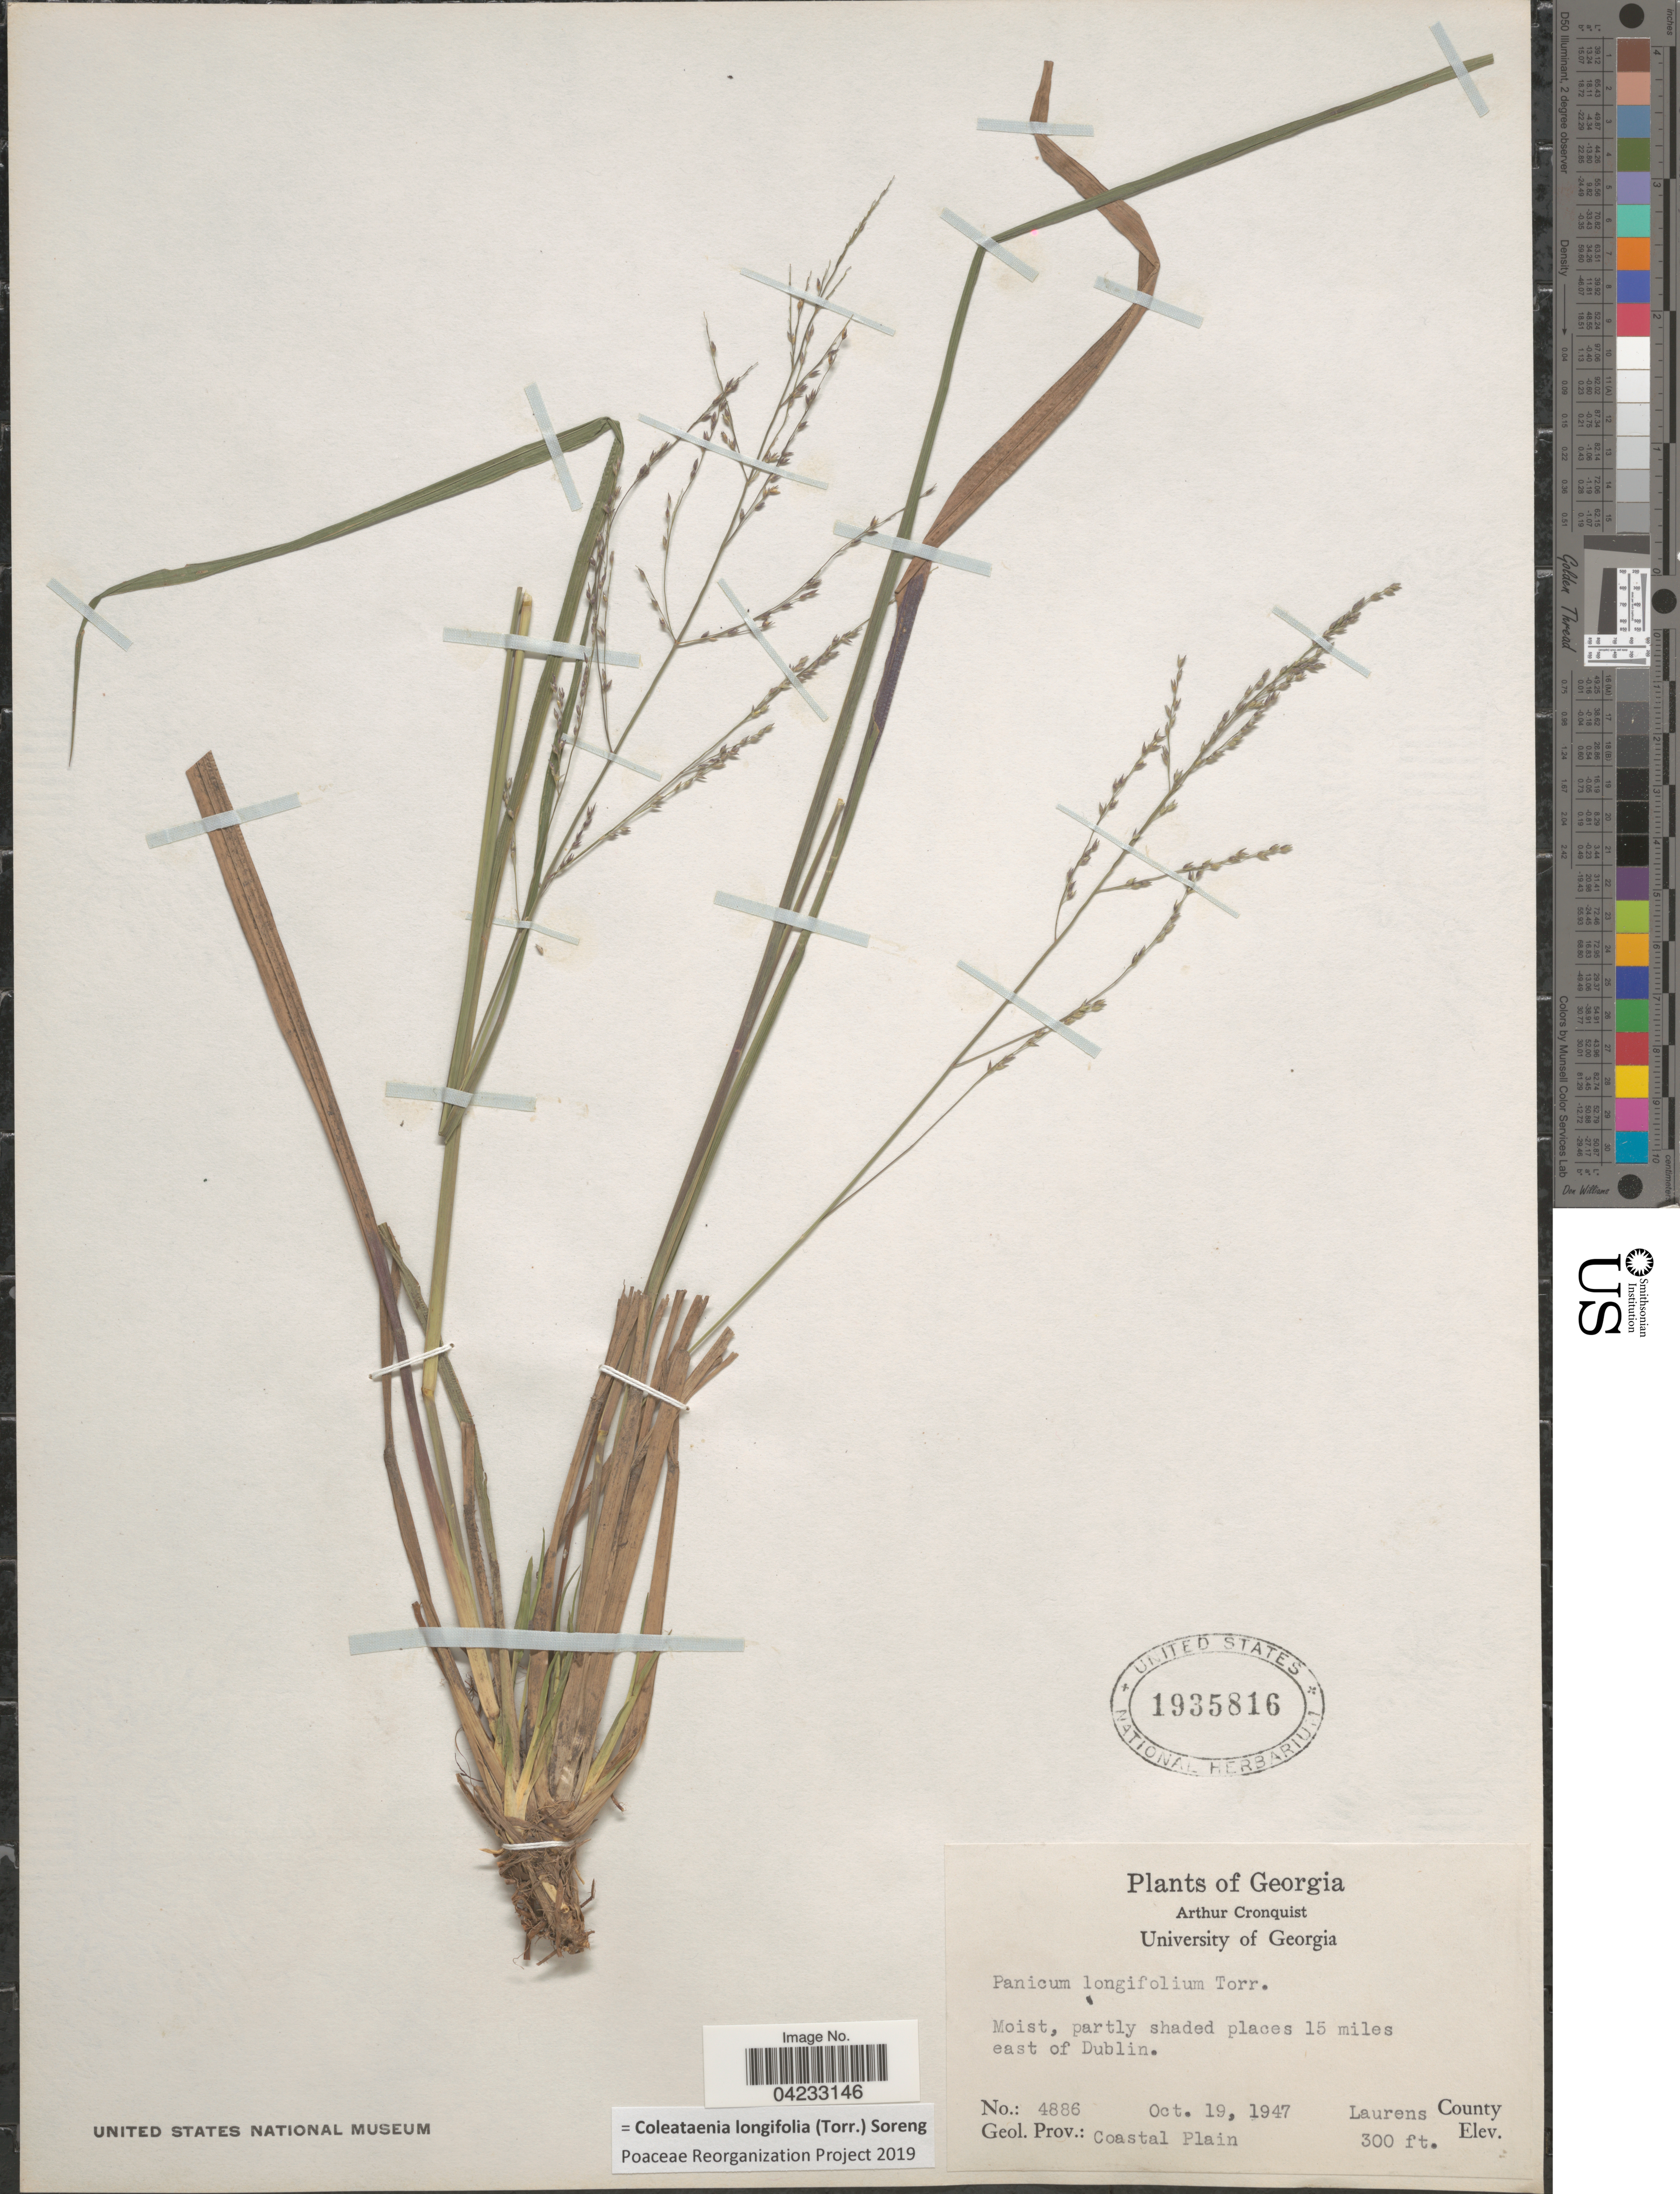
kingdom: Plantae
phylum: Tracheophyta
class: Liliopsida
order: Poales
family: Poaceae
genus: Coleataenia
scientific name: Coleataenia longifolia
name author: (Torr.) Soreng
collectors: A. J. Cronquist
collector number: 4886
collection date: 1947-10-19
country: United States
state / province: Georgia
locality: Moist, partly shaded places 15 miles east of Dublin. Laurens County. Geol. Prov.: Coastal Plain.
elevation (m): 91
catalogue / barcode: US 1935816